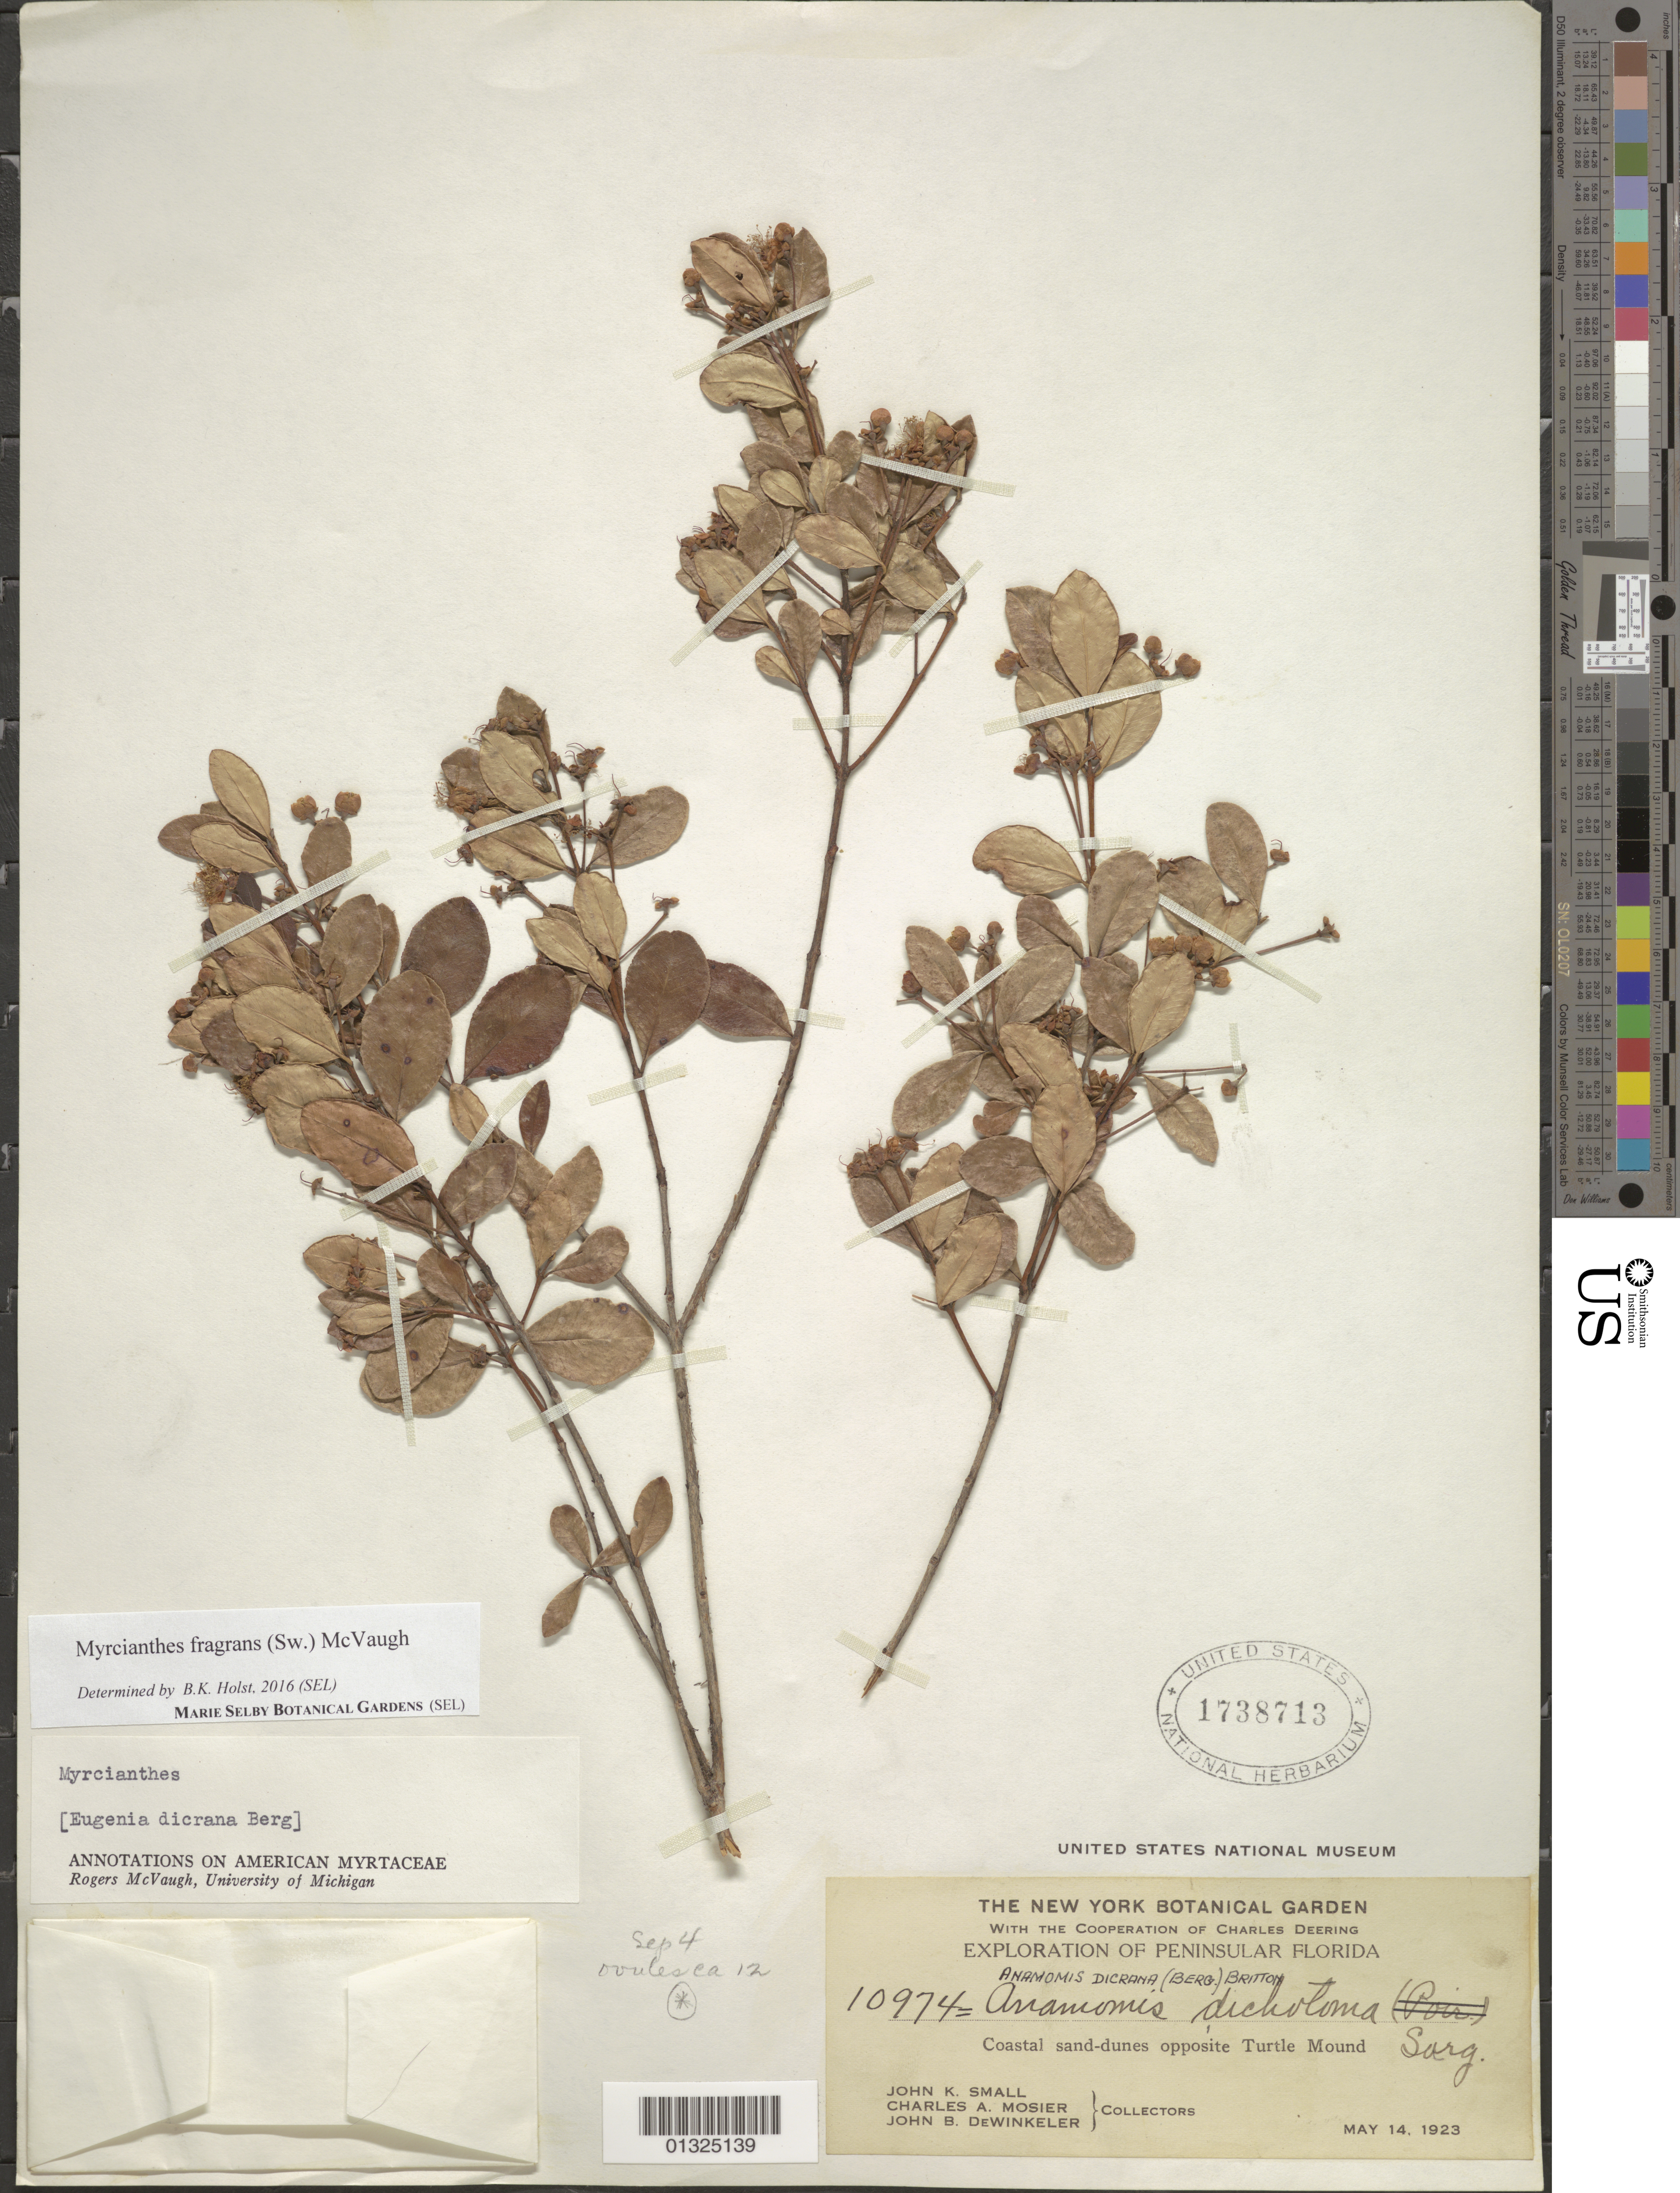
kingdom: Plantae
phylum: Tracheophyta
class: Magnoliopsida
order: Myrtales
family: Myrtaceae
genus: Myrcianthes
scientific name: Myrcianthes fragrans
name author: (Sw.) McVaugh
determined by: Holst, Bruce K.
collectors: J. K. Small, C. A. Mosier & J. DeWinkeler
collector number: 10974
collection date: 1923-05-14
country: United States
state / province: Florida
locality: opposite Turtle Mound, Peninsular Florida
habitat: Coastal sand-dunes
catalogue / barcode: US 1738713